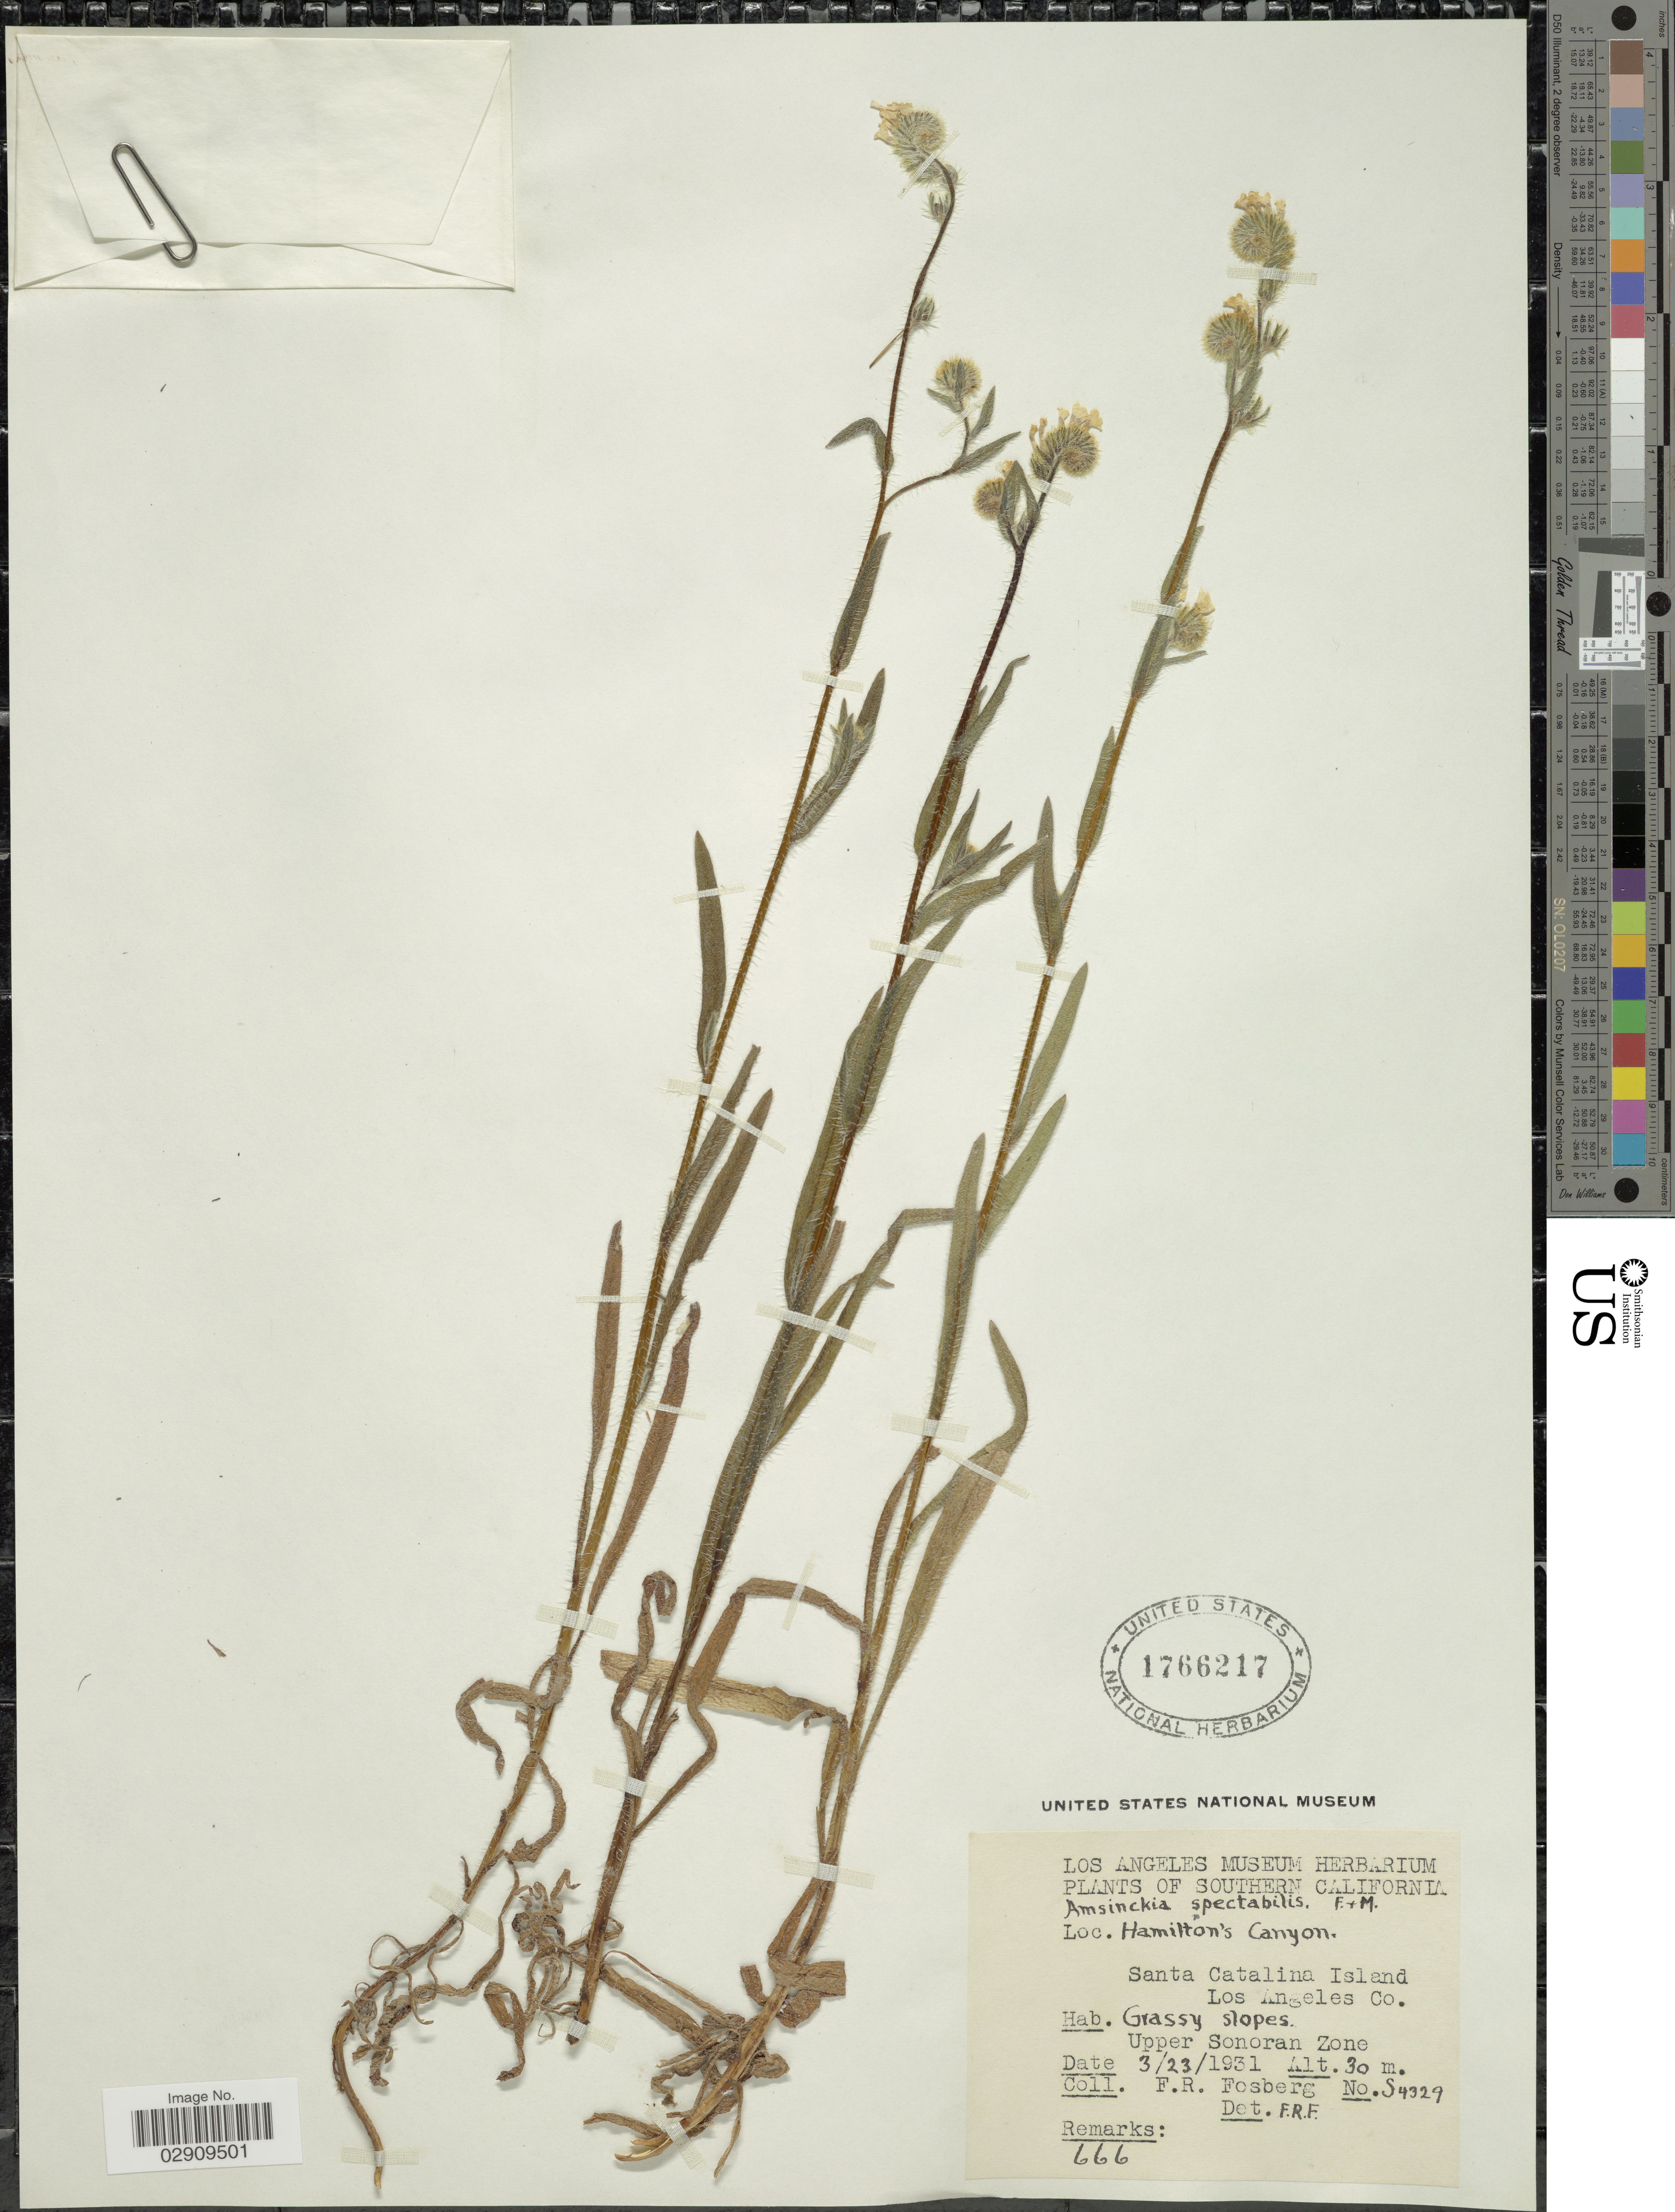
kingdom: Plantae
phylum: Tracheophyta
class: Magnoliopsida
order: Boraginales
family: Boraginaceae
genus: Amsinckia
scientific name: Amsinckia spectabilis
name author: Fisch. & C.A. Mey.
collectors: F. R. Fosberg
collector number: S4329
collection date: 1931-03-23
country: United States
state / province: California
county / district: Los Angeles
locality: Southern California. Hamilton's Canyon. Santa Catalina Island. Los Angeles Co. Upper Sonoran Zone.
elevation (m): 30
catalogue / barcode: US 1766217